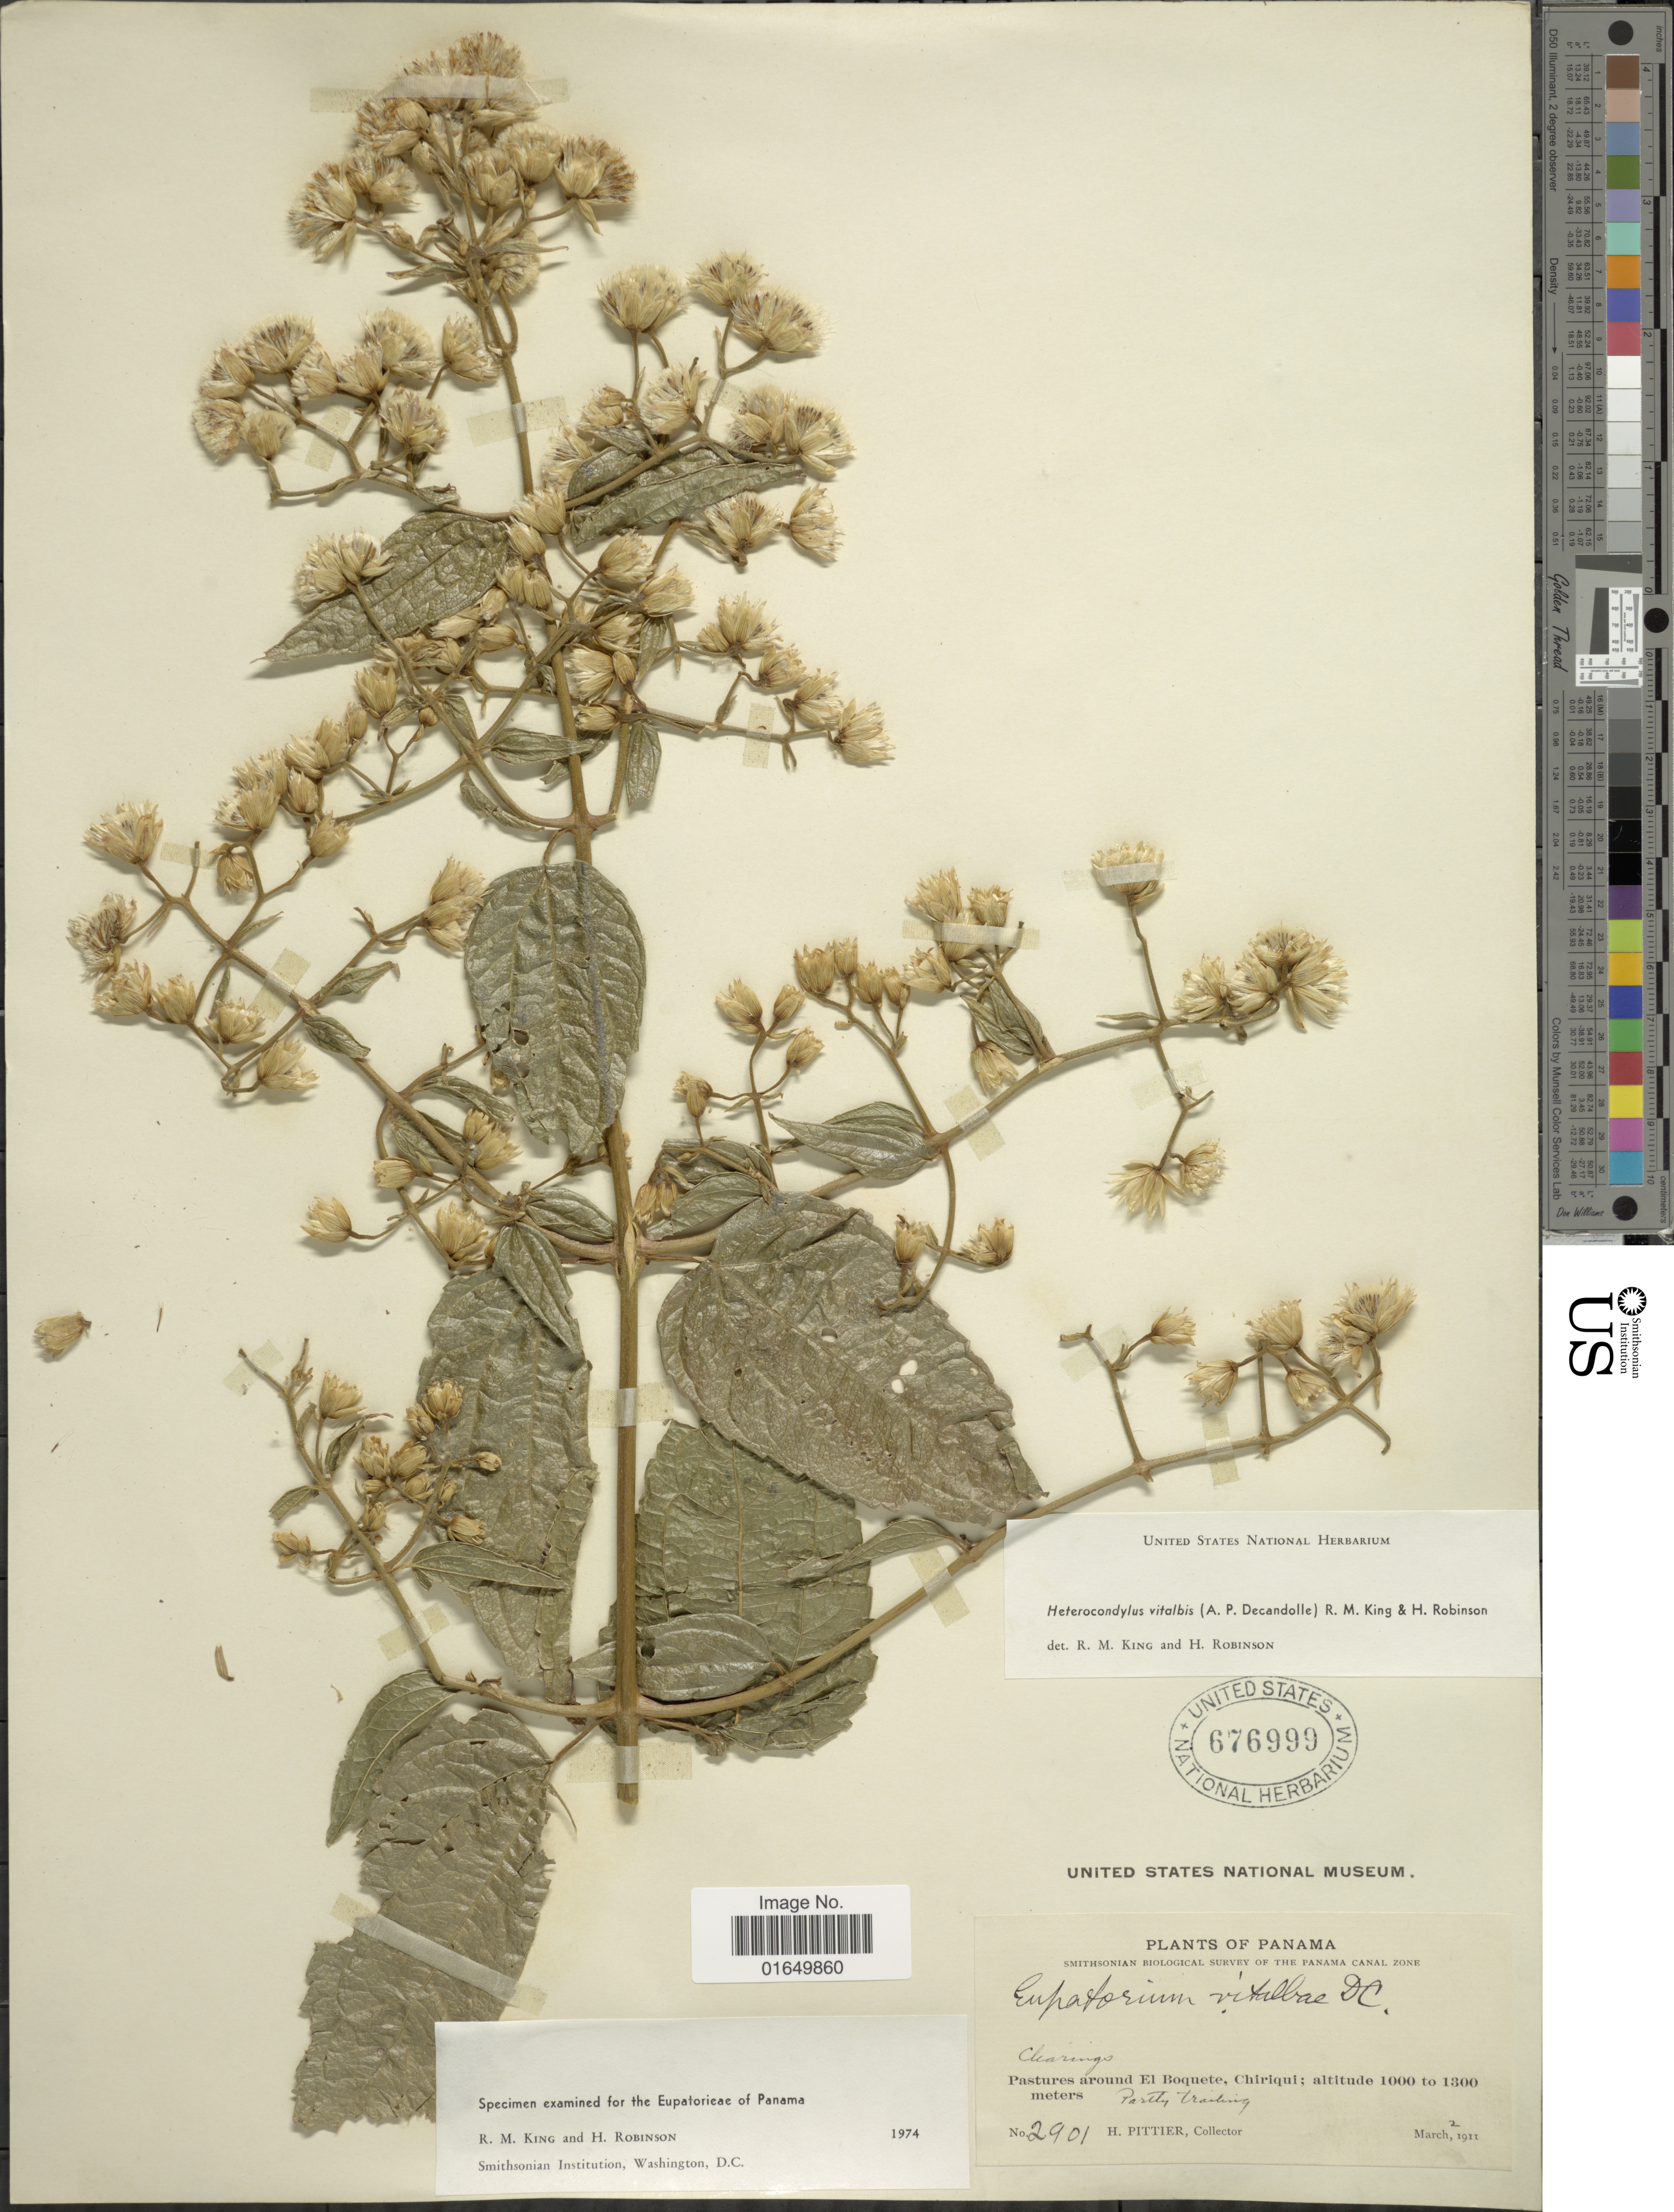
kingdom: Plantae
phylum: Tracheophyta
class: Magnoliopsida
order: Asterales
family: Asteraceae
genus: Heterocondylus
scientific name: Heterocondylus vitalbae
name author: (DC.) R.M. King & H. Rob.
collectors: H. F. Pittier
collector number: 2901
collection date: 1911-03-02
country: Panama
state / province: Chiriqui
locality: Panama Canal Zone. Pastures around El Boquete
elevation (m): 1000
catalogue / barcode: US 676999